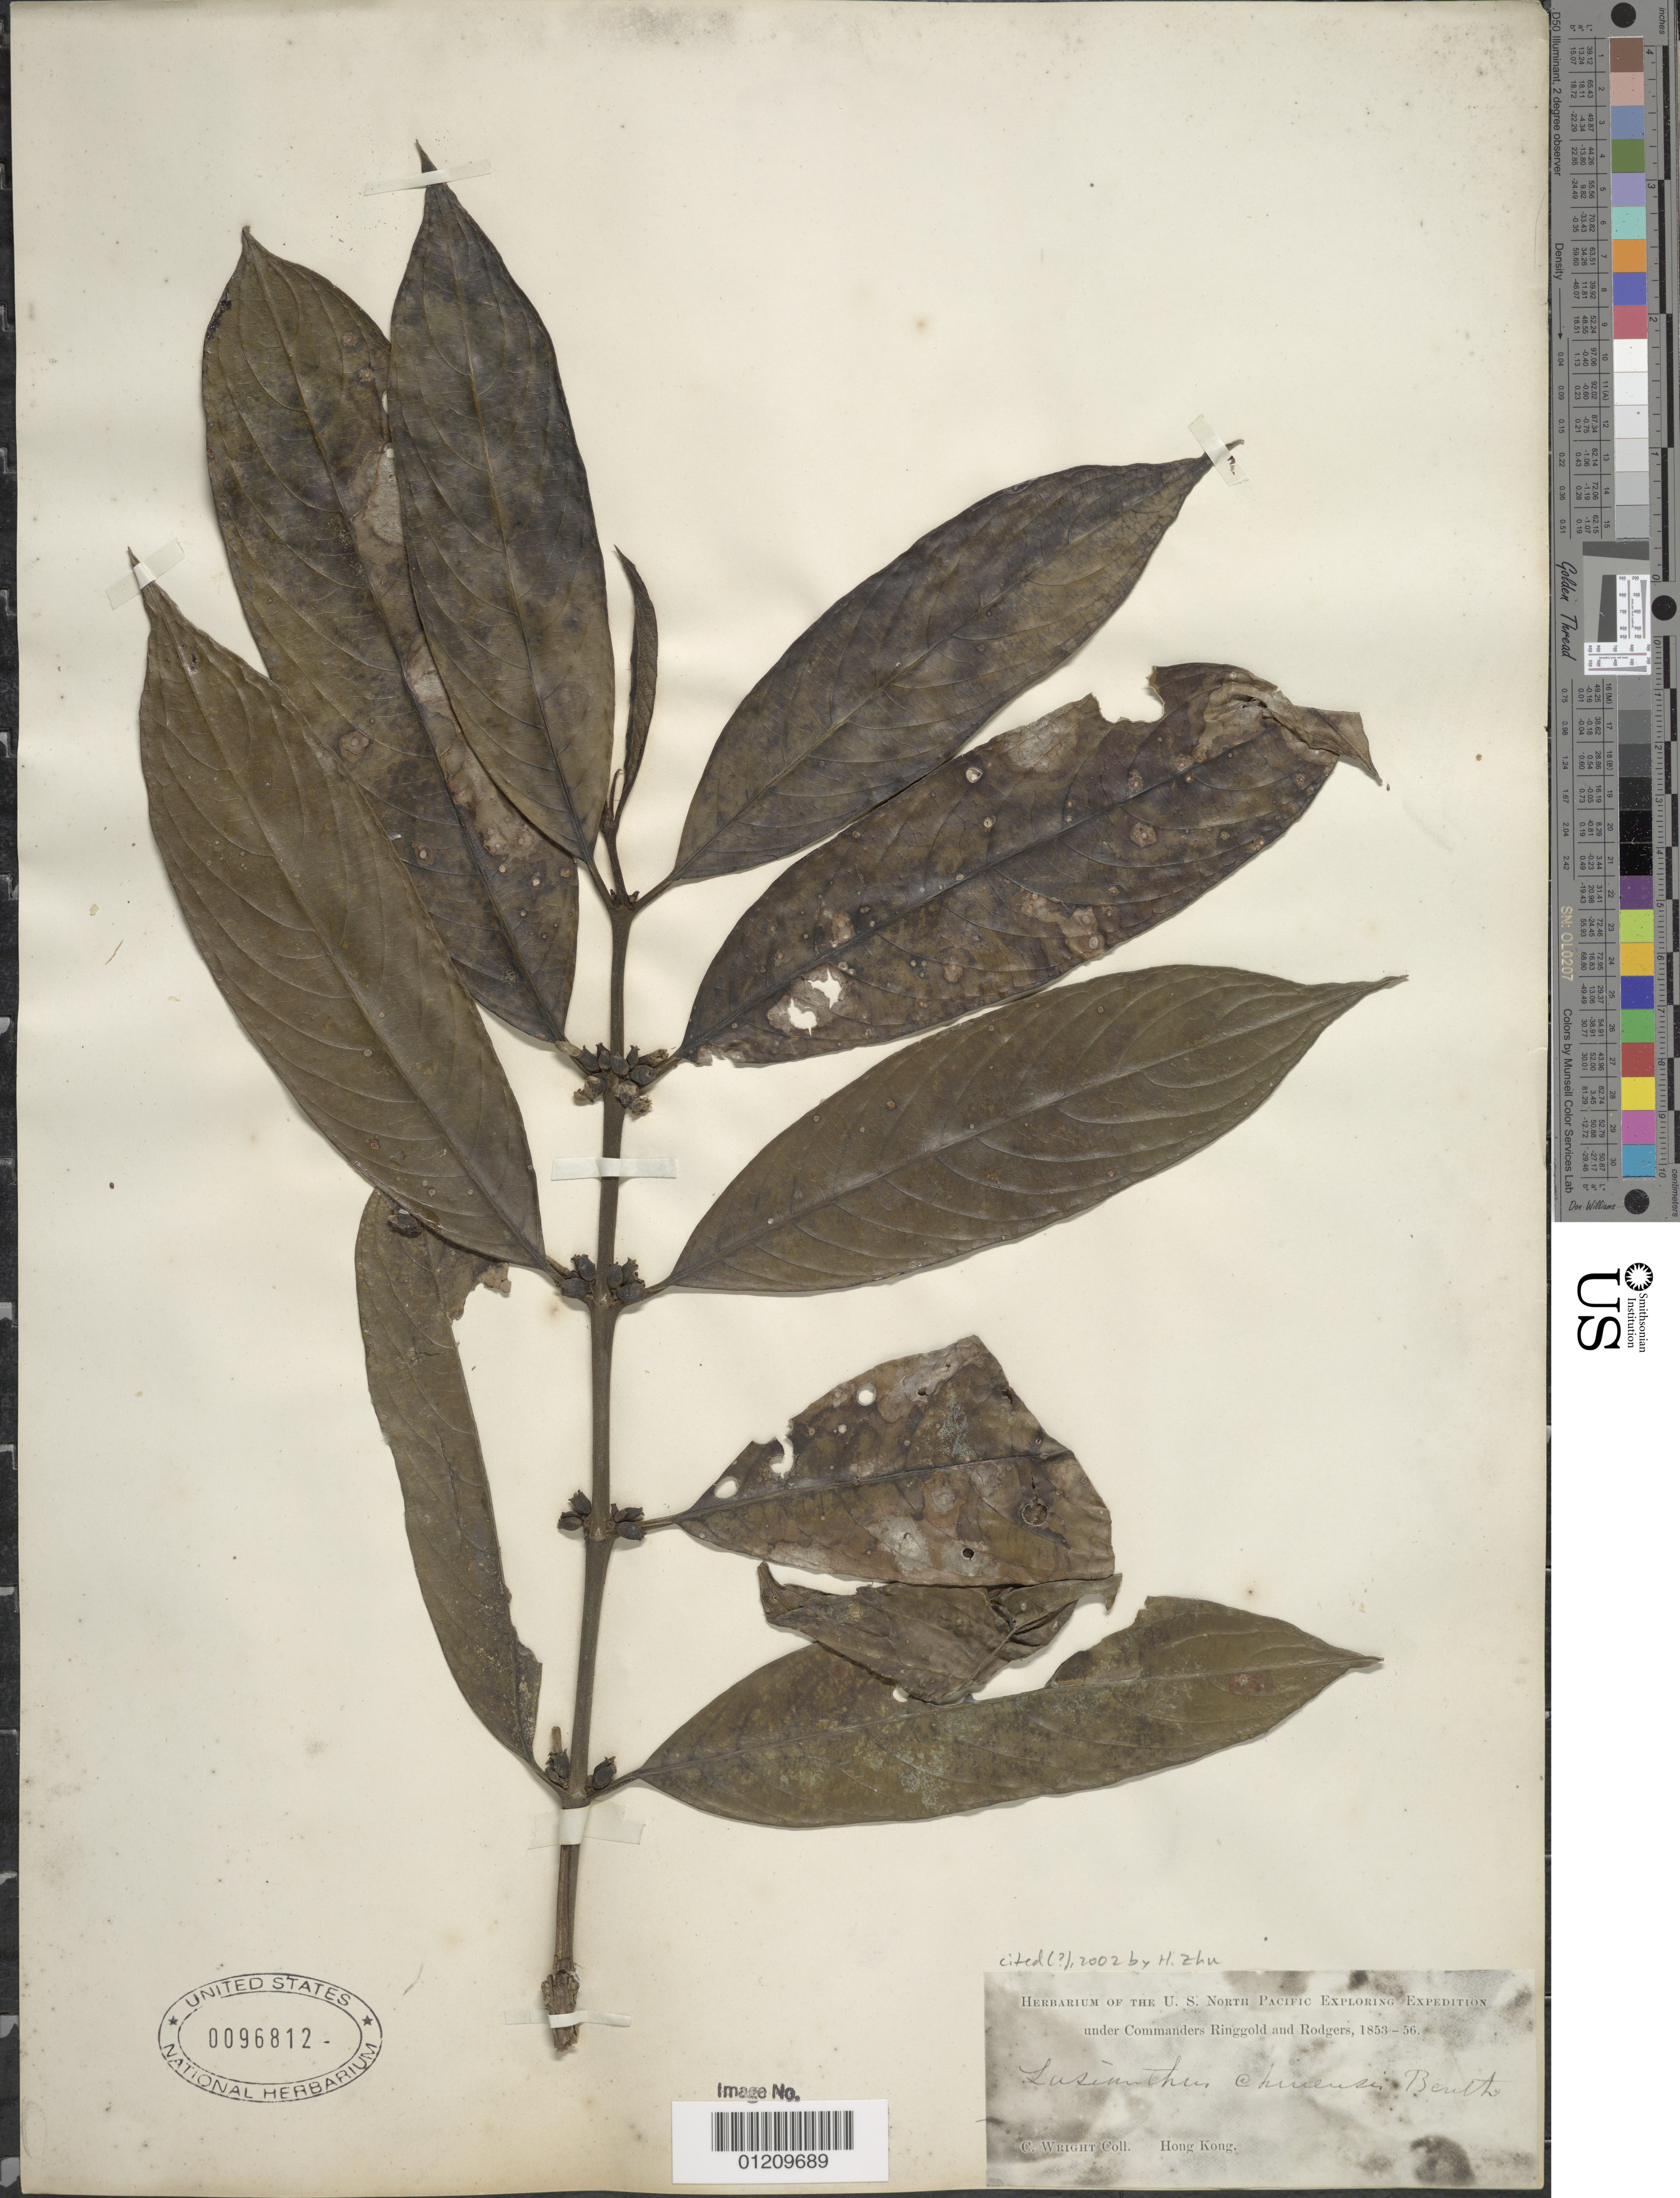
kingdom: Plantae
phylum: Tracheophyta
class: Magnoliopsida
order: Gentianales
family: Rubiaceae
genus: Lasianthus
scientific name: Lasianthus chinensis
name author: (Champ. ex Benth.) Benth.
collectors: C. Wright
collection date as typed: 1853 to -- -- 1856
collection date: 1853/1856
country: China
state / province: Hong Kong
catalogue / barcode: US 96812